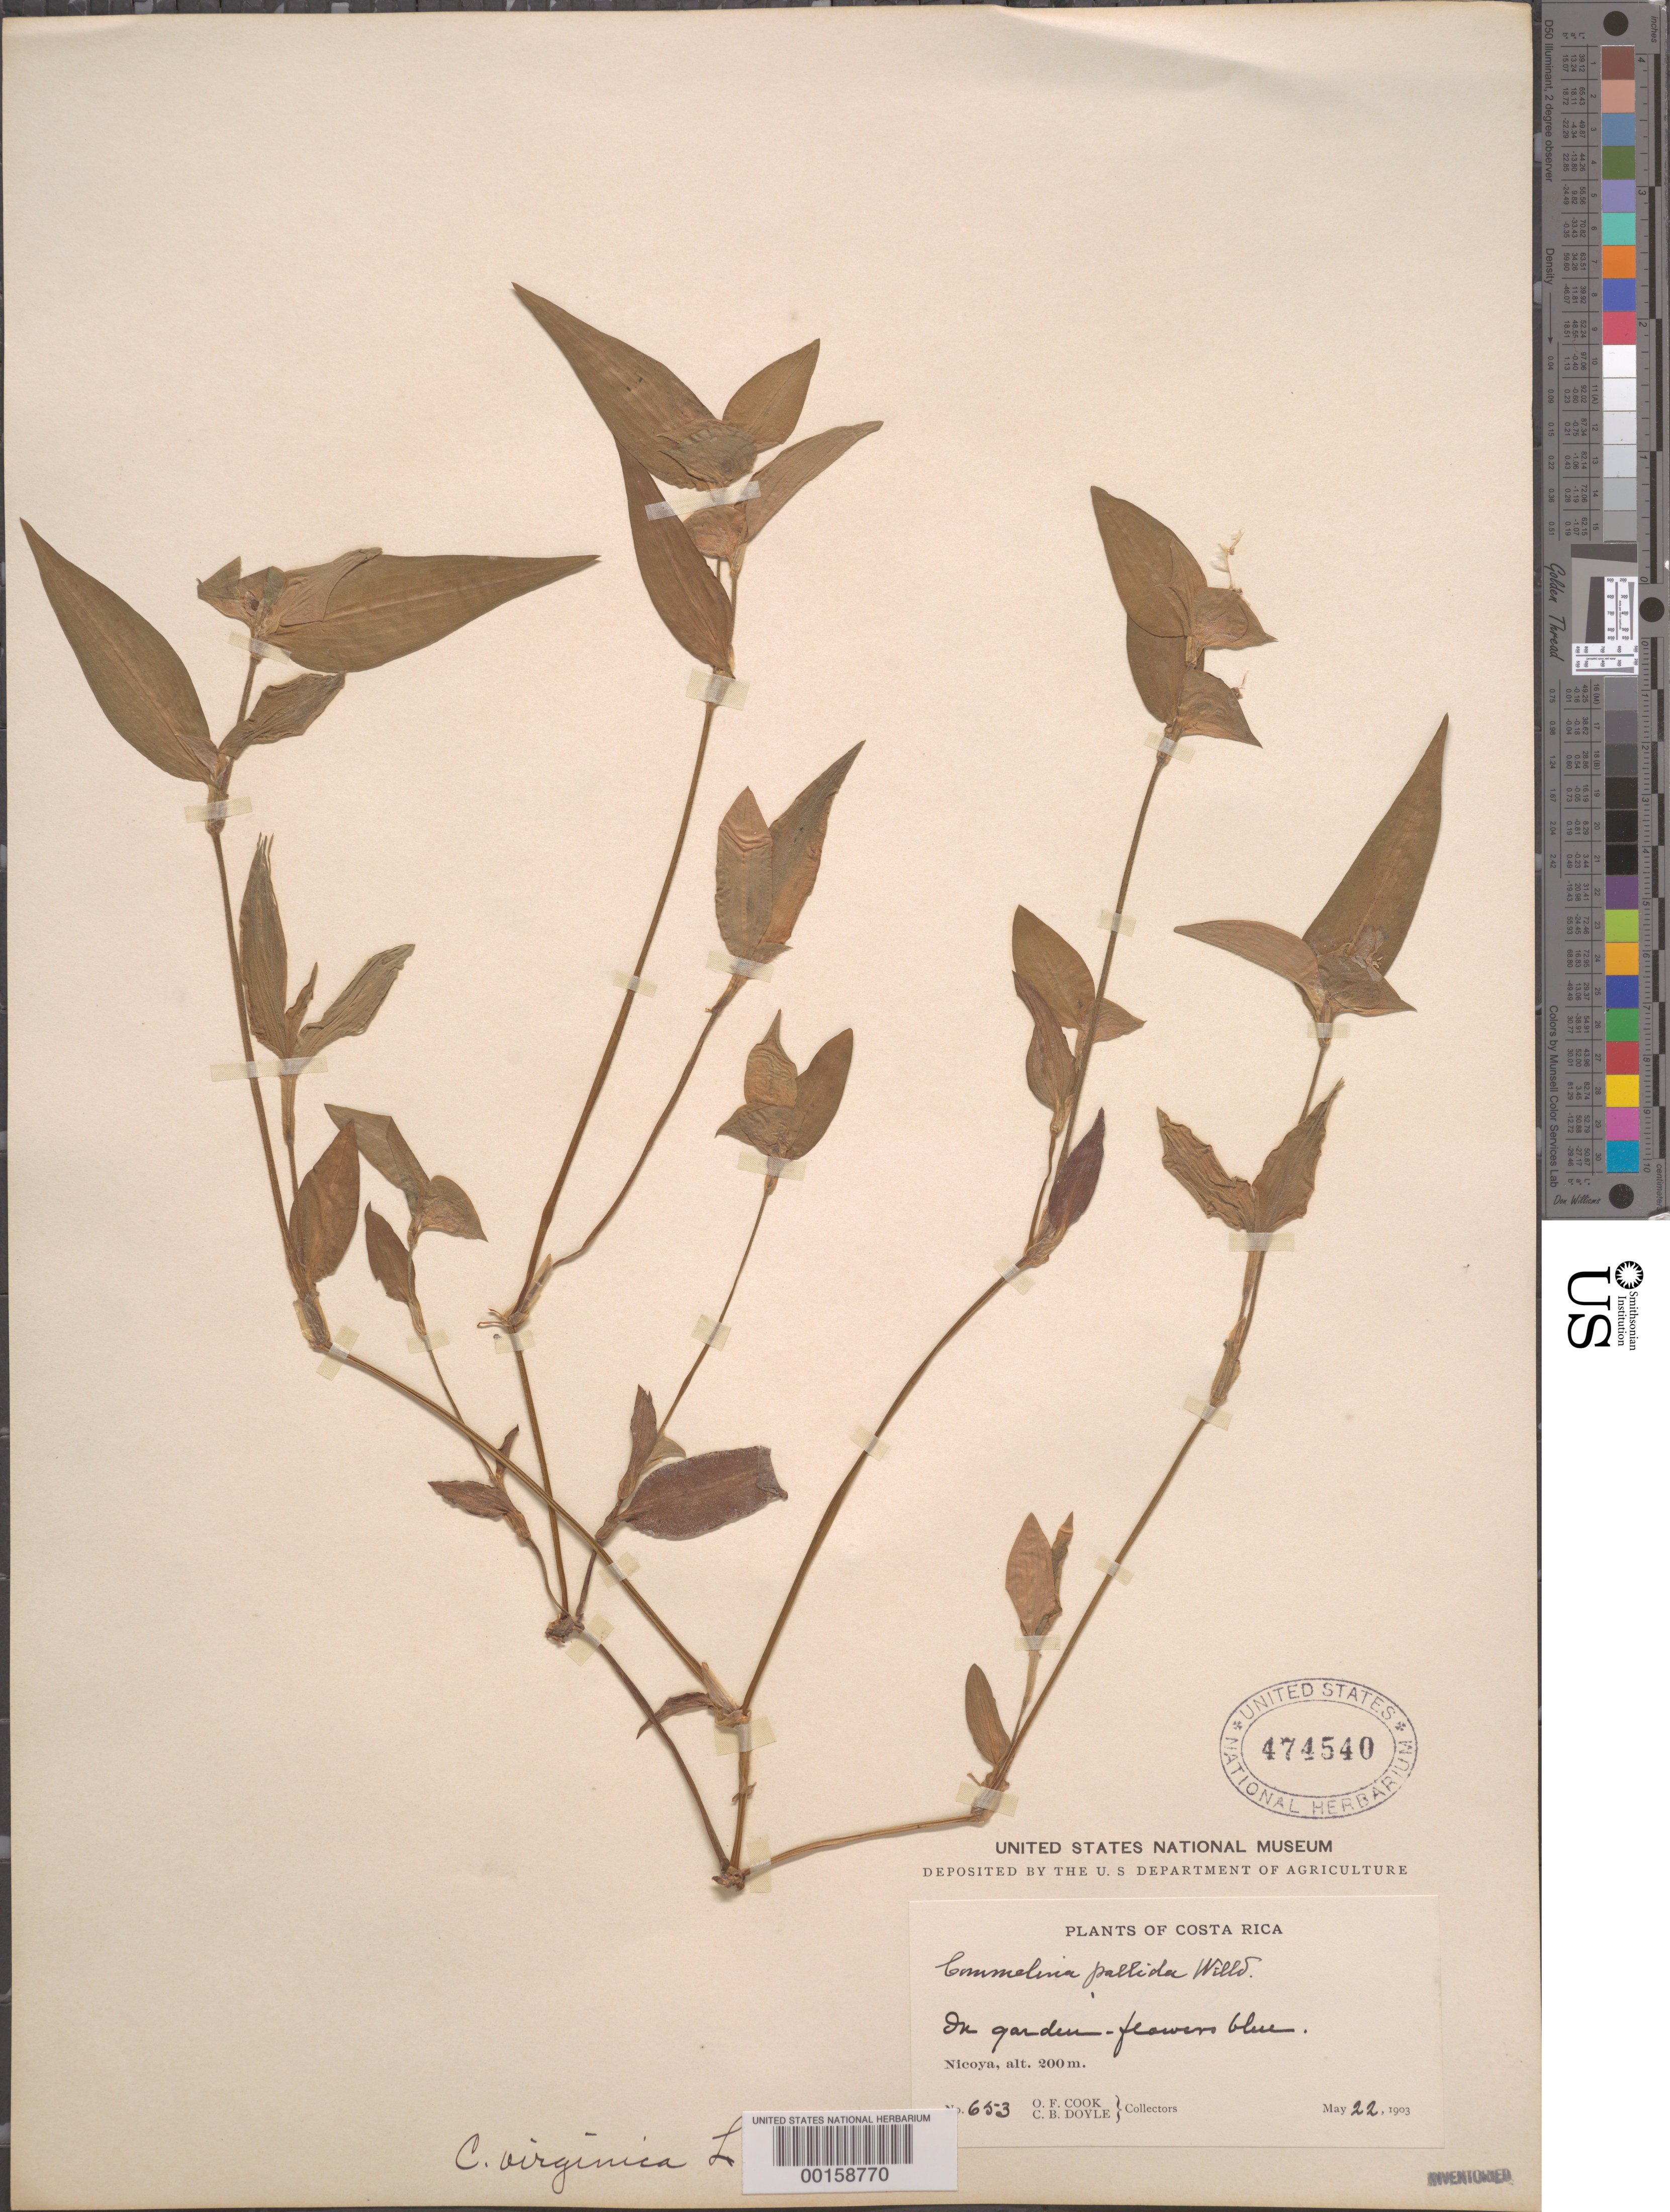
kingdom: Plantae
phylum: Tracheophyta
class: Liliopsida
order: Commelinales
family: Commelinaceae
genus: Commelina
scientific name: Commelina erecta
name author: L.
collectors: O. F. Cook & C. Doyle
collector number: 653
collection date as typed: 22 May 1903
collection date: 1903-05-22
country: Costa Rica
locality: Nicoya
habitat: Garden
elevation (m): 200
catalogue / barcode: US 474540